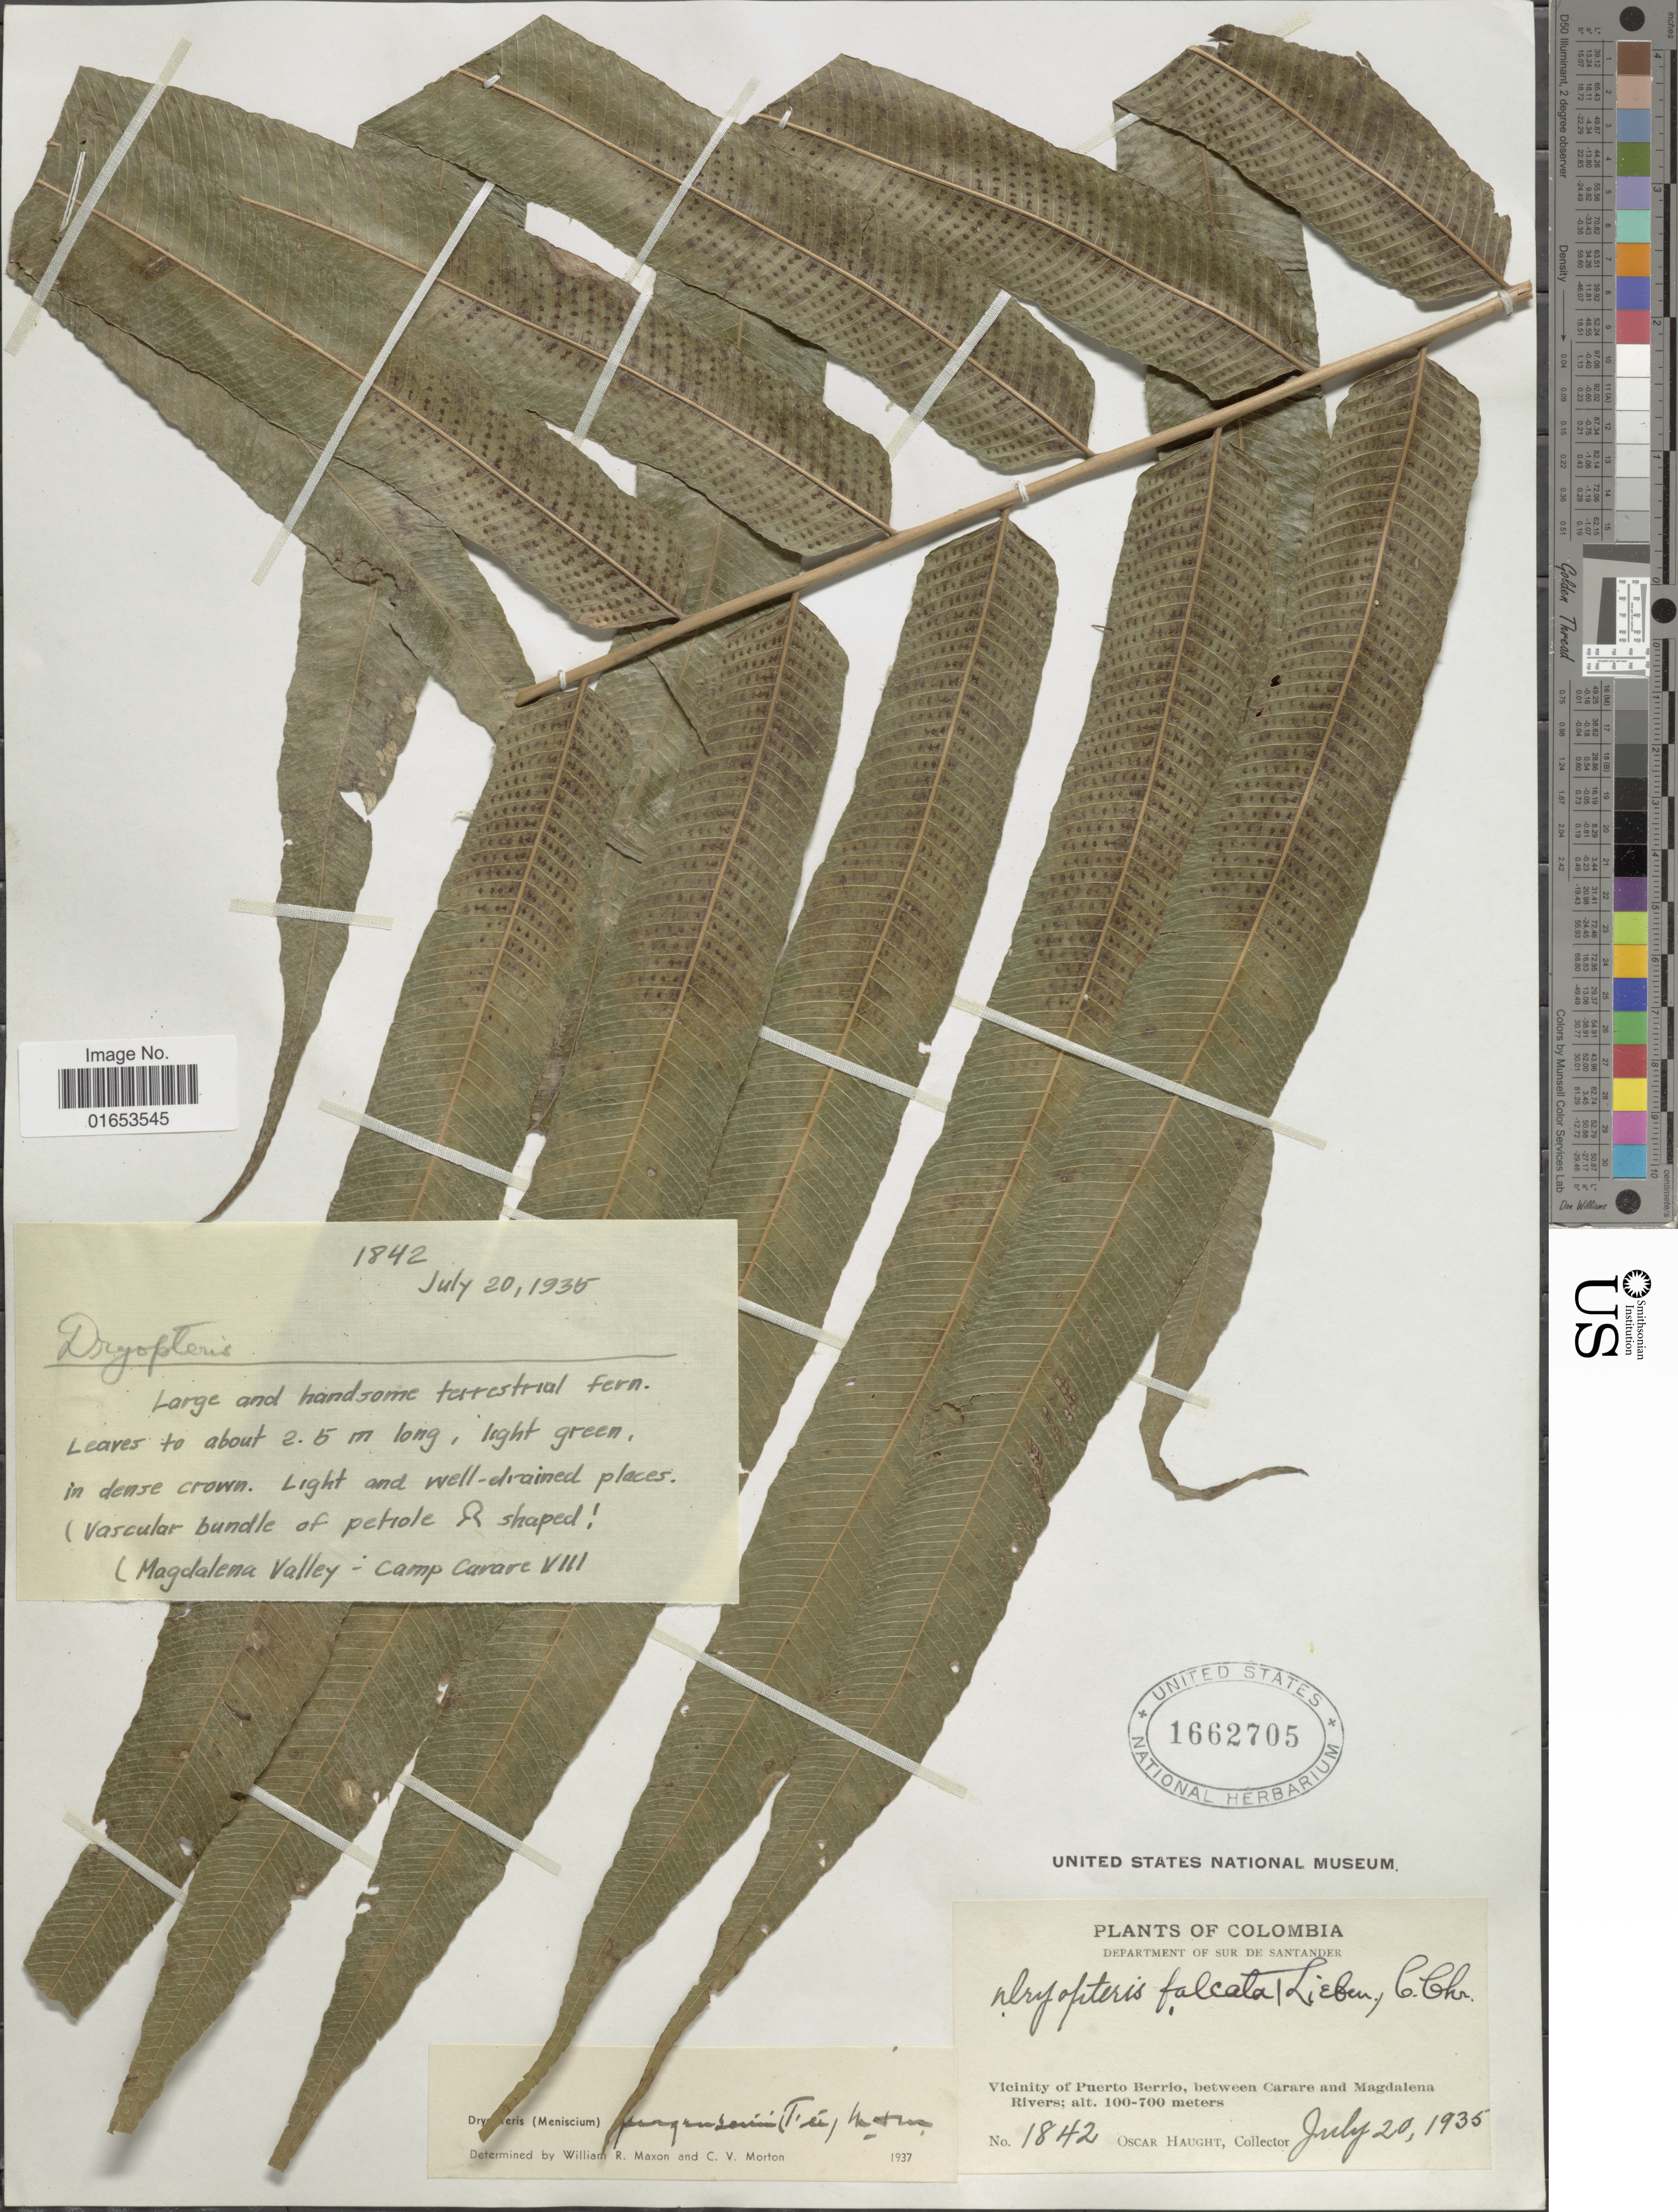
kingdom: Plantae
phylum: Tracheophyta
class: Polypodiopsida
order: Polypodiales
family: Thelypteridaceae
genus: Meniscium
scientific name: Meniscium falcatum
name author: Liebm.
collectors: O. Haught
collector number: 1842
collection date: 1935-07-20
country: Colombia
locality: Department Sur de Santander. Vicinity of Puerto Berrio, between Carare and Magdalena Rivers (Magdalena Valley - Camp Carare VIII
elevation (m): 100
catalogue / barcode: US 1662705